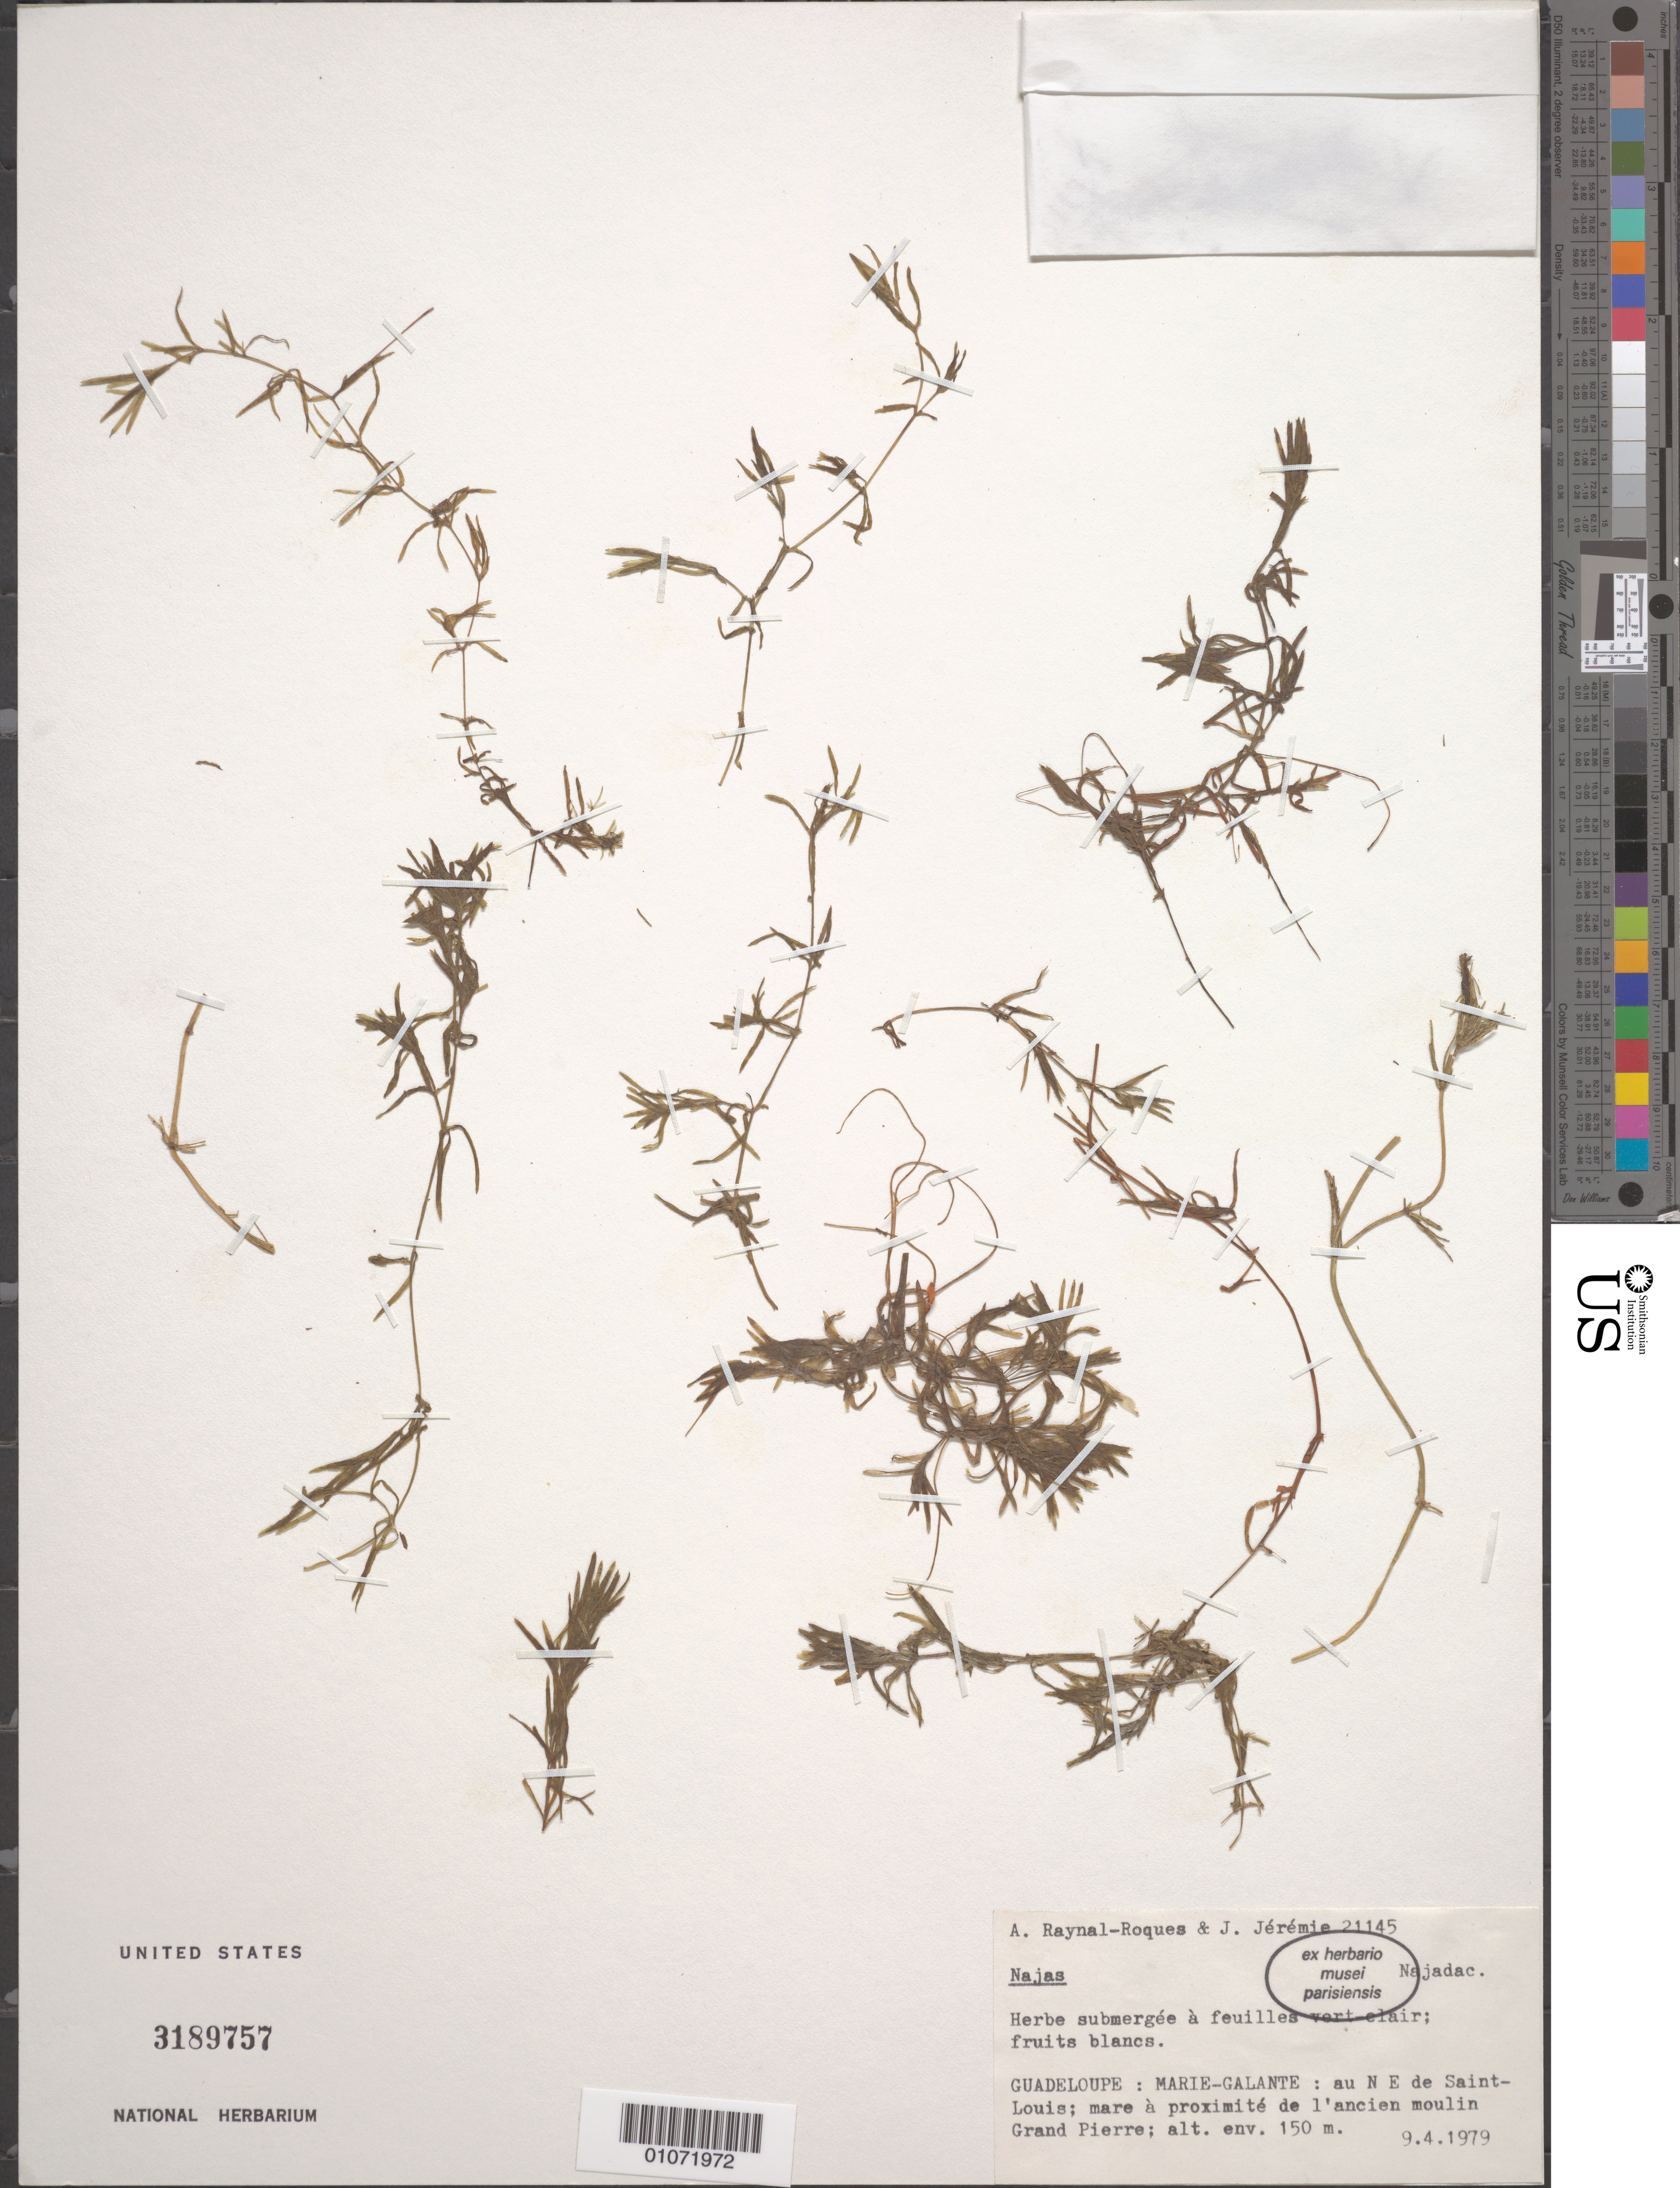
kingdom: Plantae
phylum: Tracheophyta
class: Liliopsida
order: Alismatales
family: Hydrocharitaceae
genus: Najas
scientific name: Najas sp.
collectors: A. M. Raynal & J. Jérémie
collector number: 21145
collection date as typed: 09 Apr 1979 to 04 Sep 1979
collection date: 1979-04-09/1979-09-04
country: Guadeloupe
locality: Herbe submergee a feuilles vert elair; fruits blancs. Marie-Galante: su N E de Saint- Louis; mare a proximite de l'ancien moulin Grand Pierre.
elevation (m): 150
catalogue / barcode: US 3189757